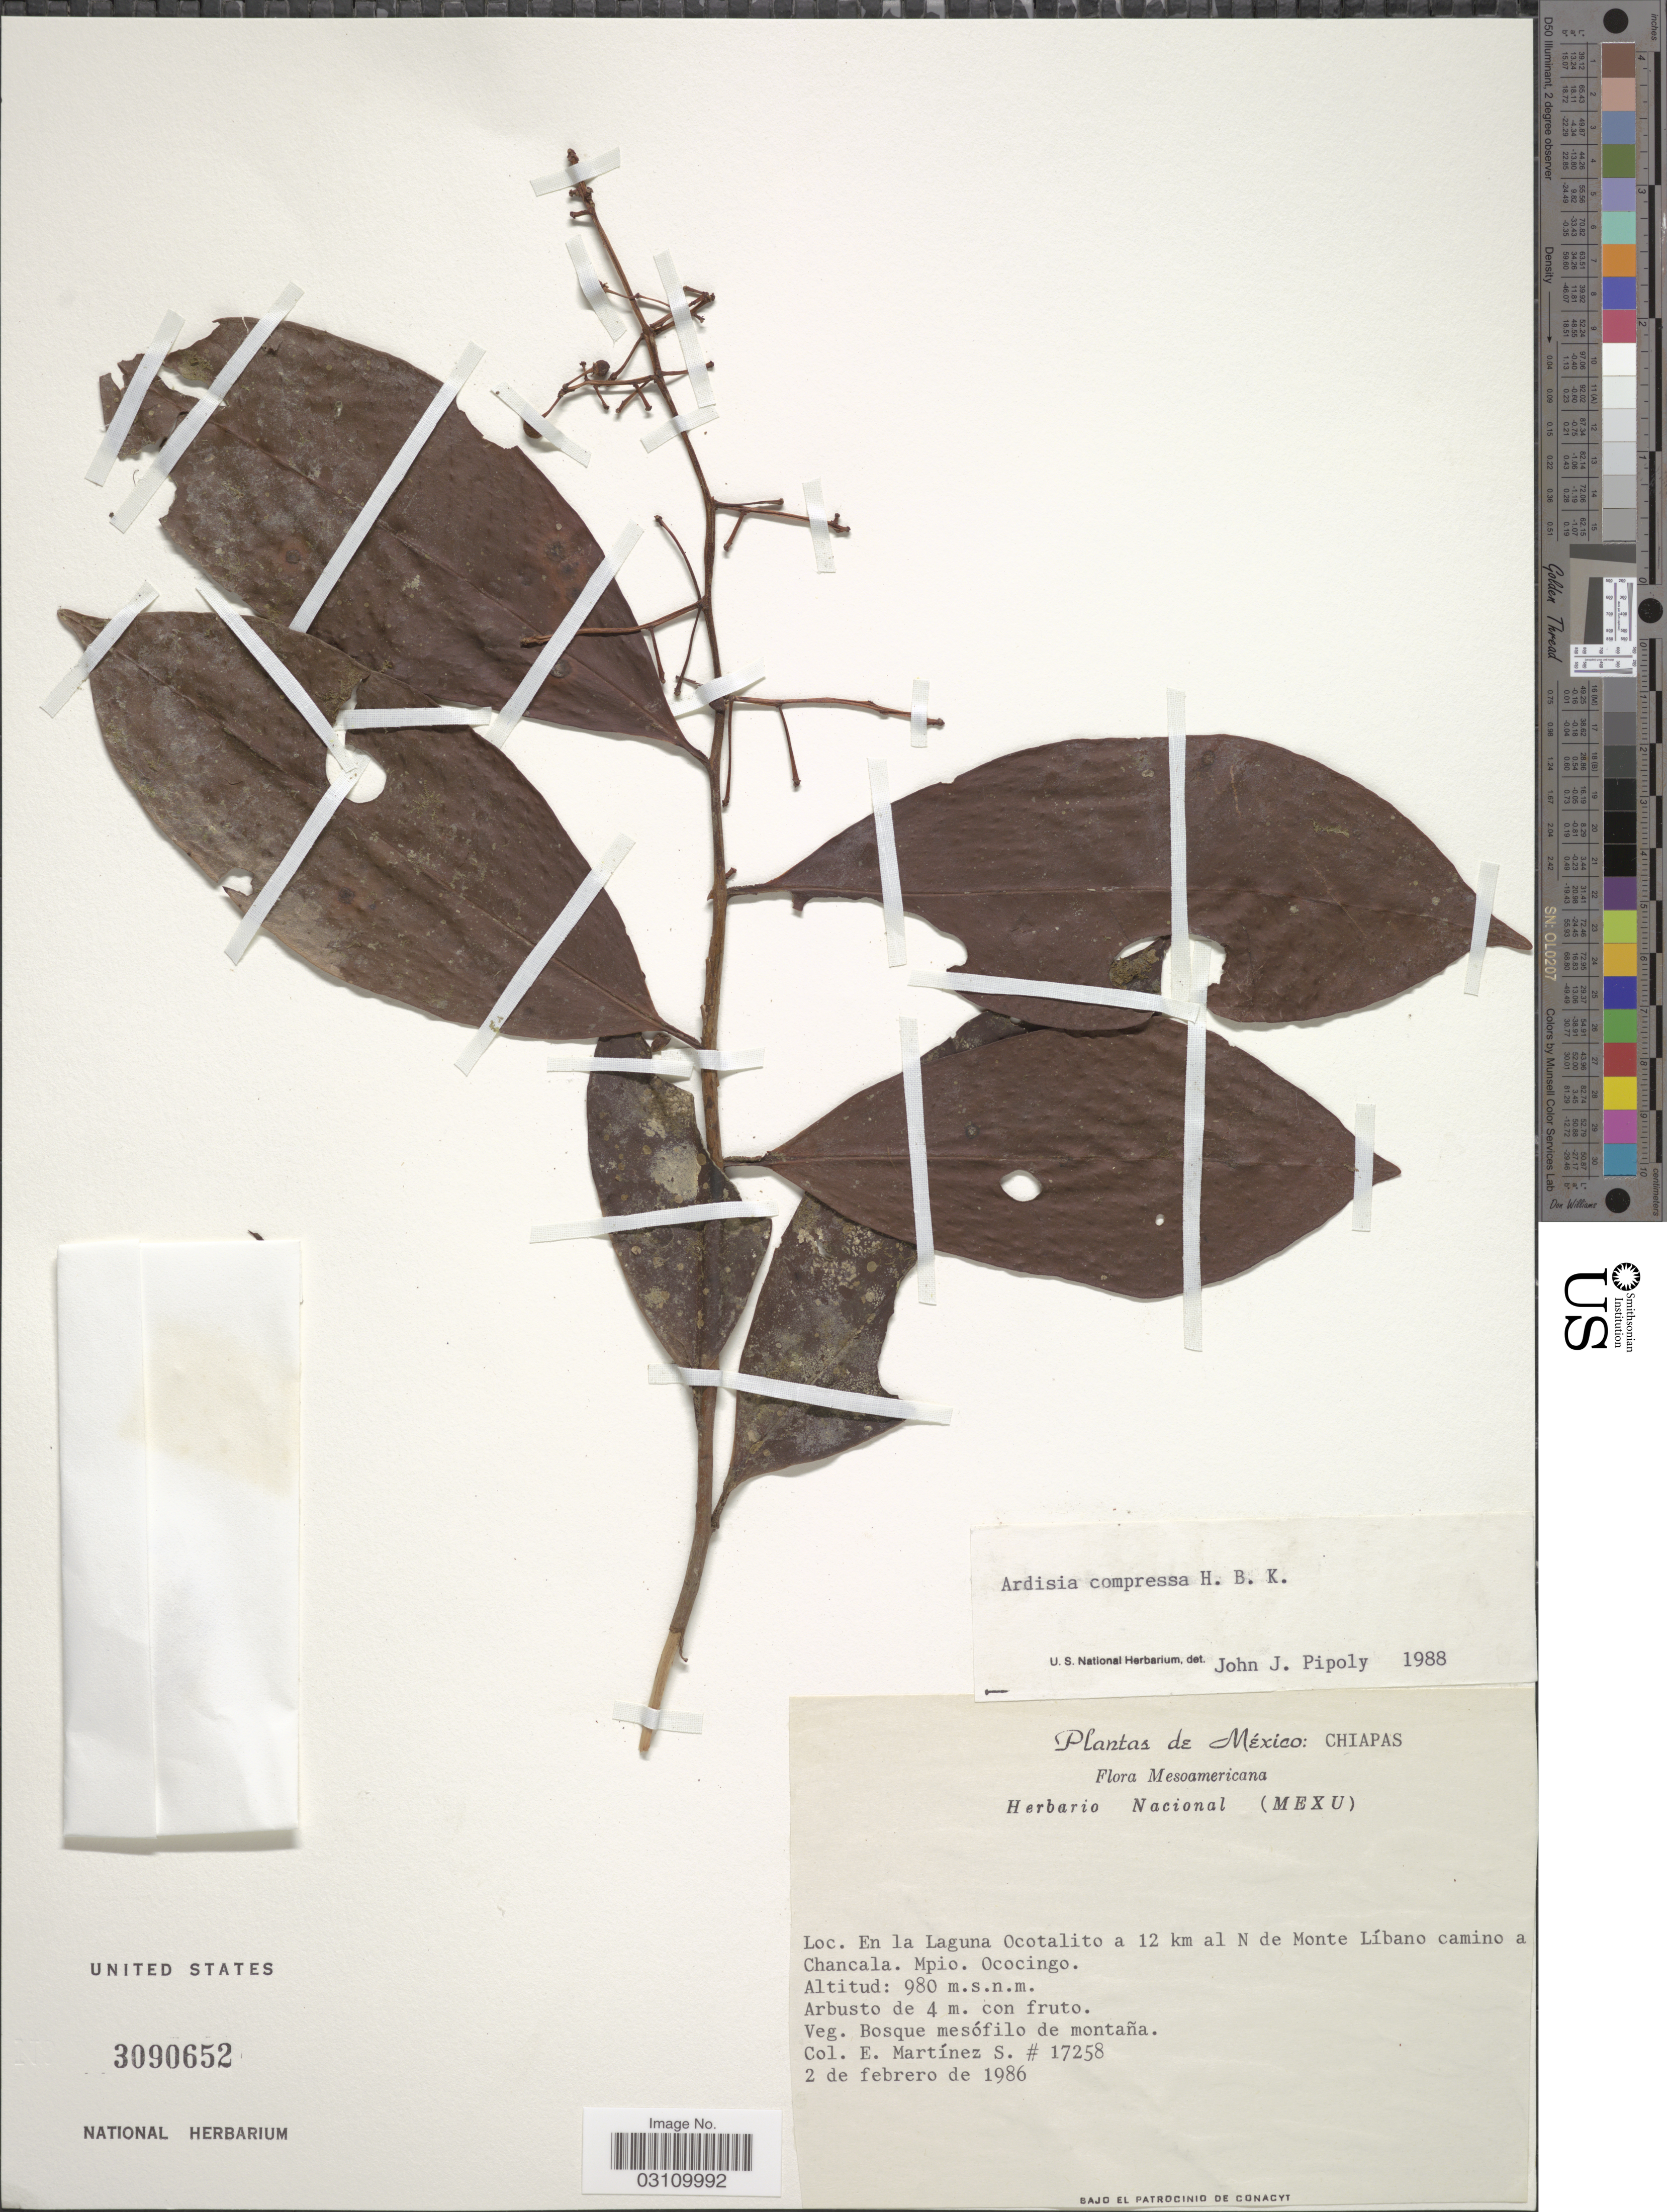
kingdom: Plantae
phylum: Tracheophyta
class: Magnoliopsida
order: Ericales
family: Primulaceae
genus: Ardisia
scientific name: Ardisia compressa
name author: Kunth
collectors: E. M. Martínez S.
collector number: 17258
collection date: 1986-02-02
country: Mexico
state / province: Chiapas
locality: En la Laguna Ocotalito a 12 km al N de Monte Líbano camino a Chancala. Mpio. Ococingo.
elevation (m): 980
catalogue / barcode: US 3090652